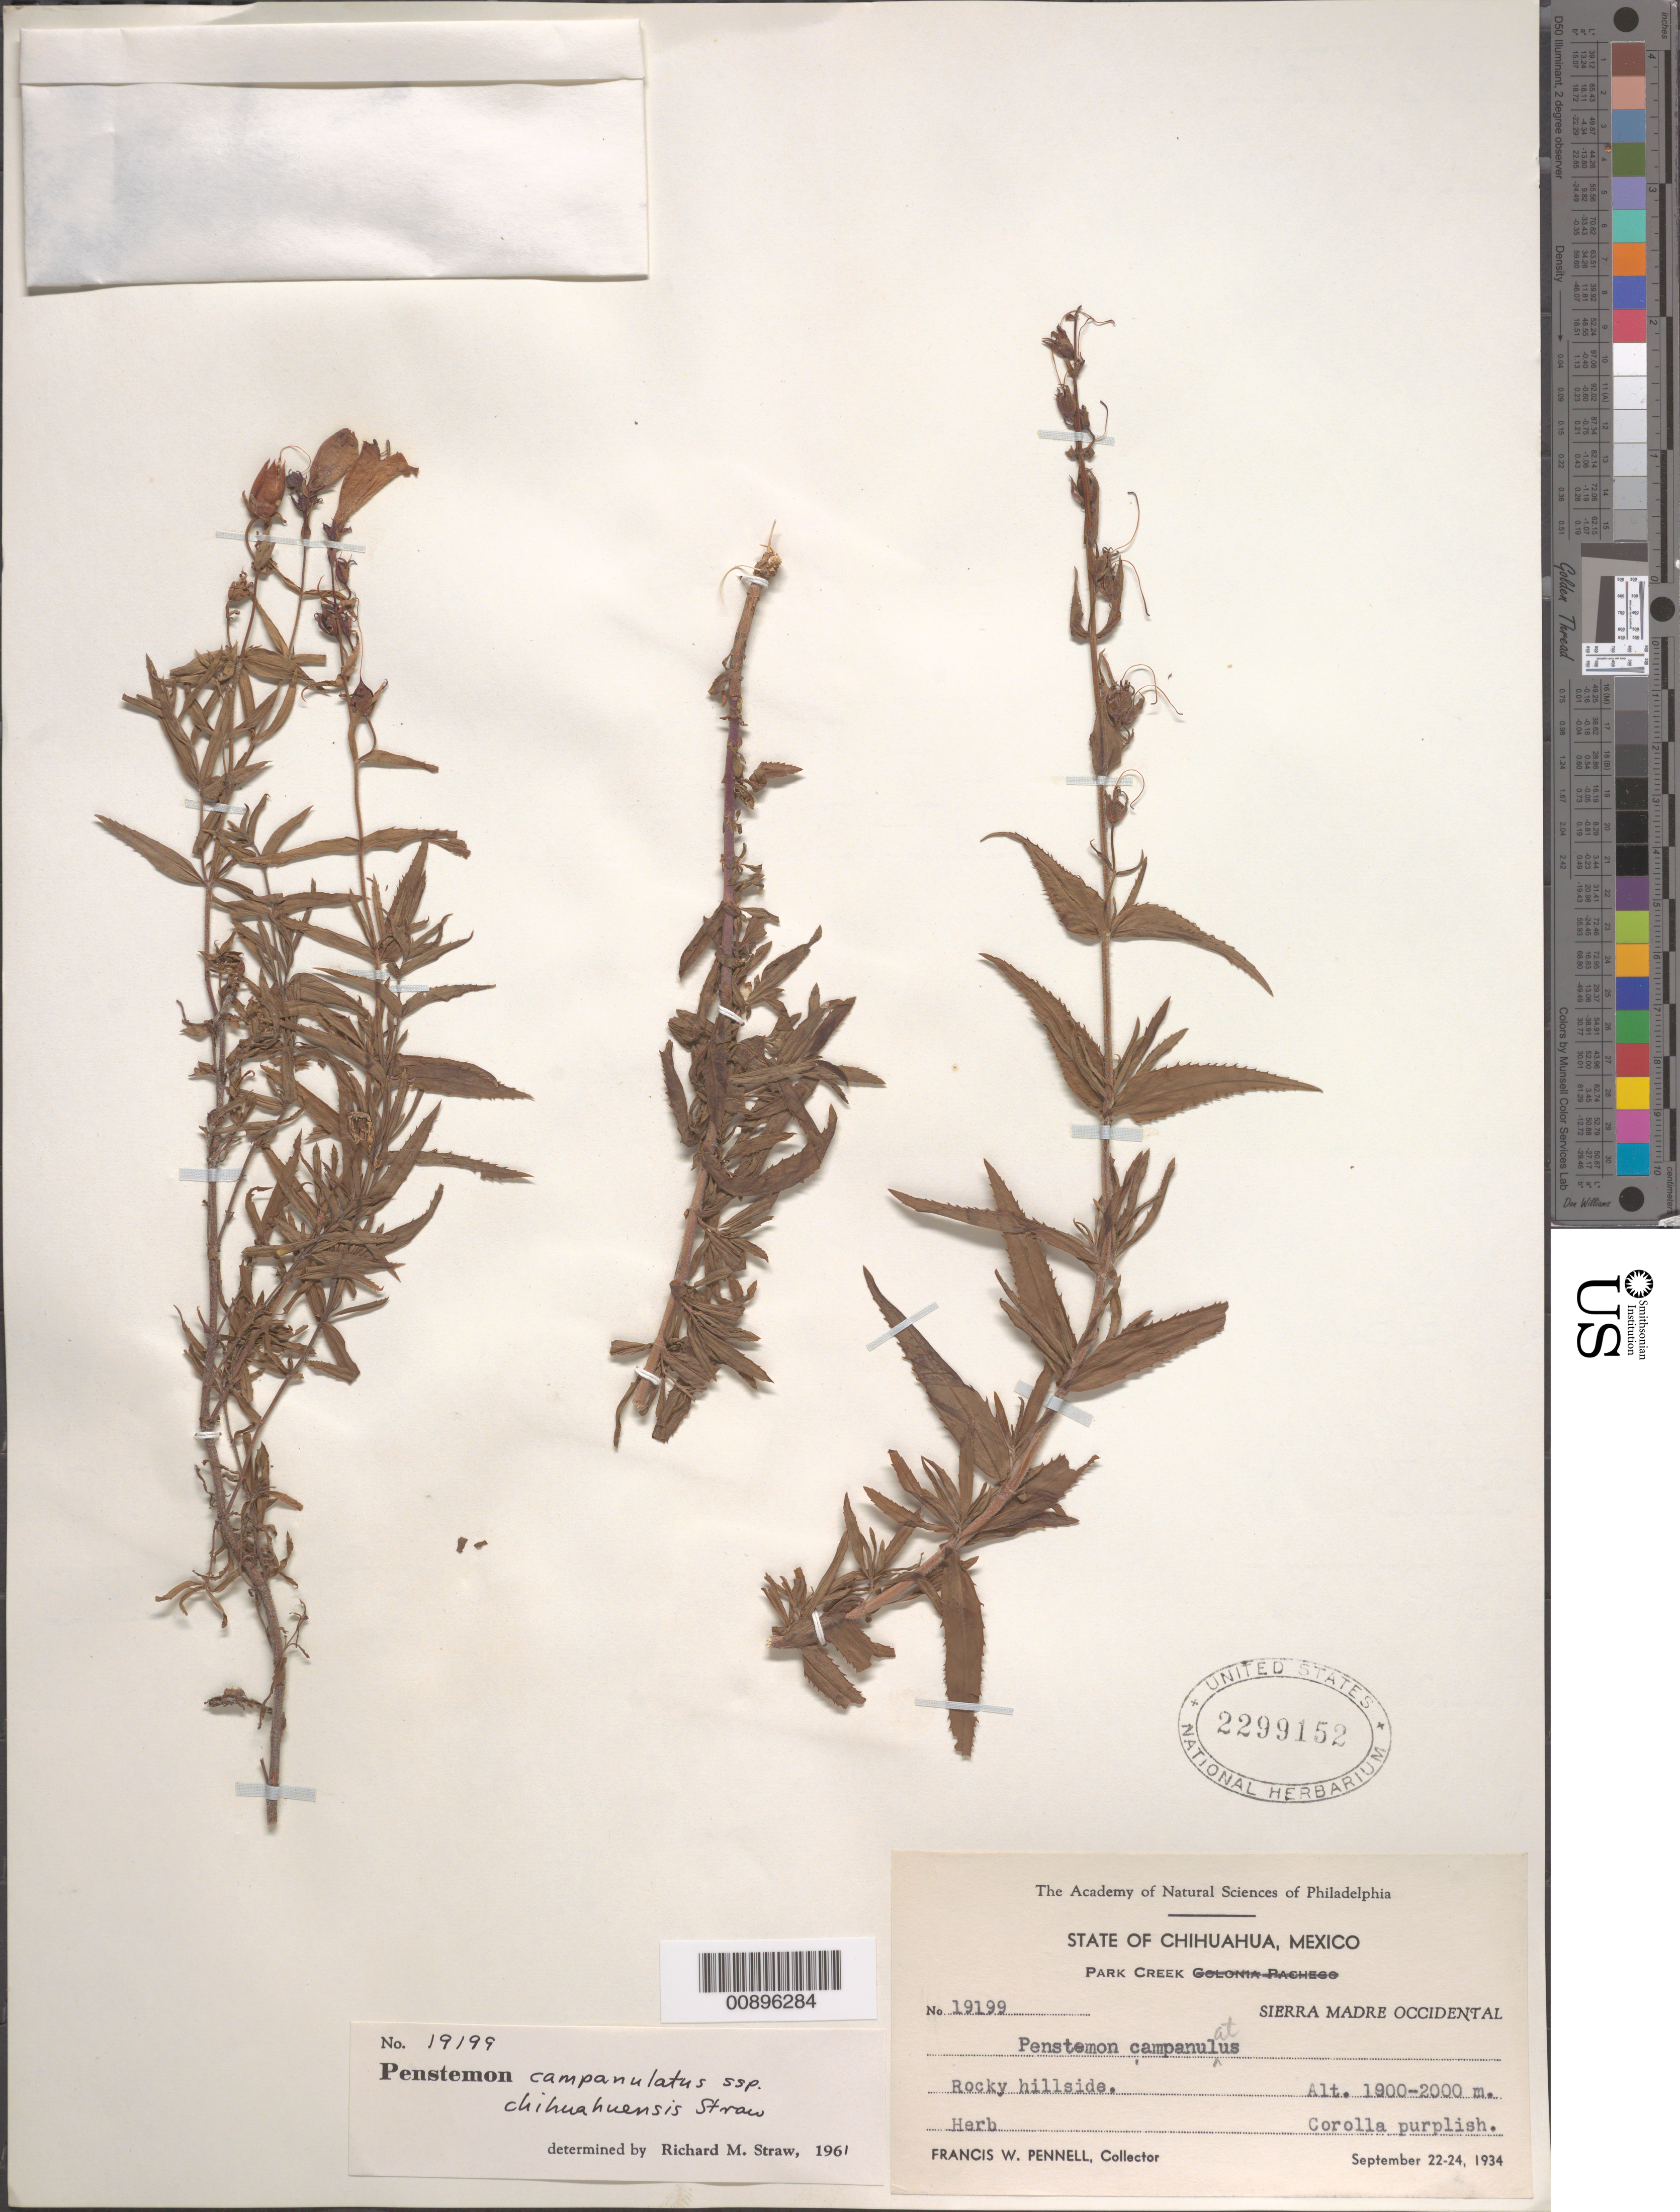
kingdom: Plantae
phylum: Tracheophyta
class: Magnoliopsida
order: Lamiales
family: Plantaginaceae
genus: Penstemon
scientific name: Penstemon campanulatus subsp. chihuahuensis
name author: Straw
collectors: F. W. Pennell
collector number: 19199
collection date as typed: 22 Sep 1934 to 24 Sep 1934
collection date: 1934-09-22/1934-09-24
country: Mexico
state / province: Chihuahua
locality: Park Creek. Sierra Madre Occidental, Chihuahua.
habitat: Rocky hillside.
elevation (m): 2000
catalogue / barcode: US 2299152